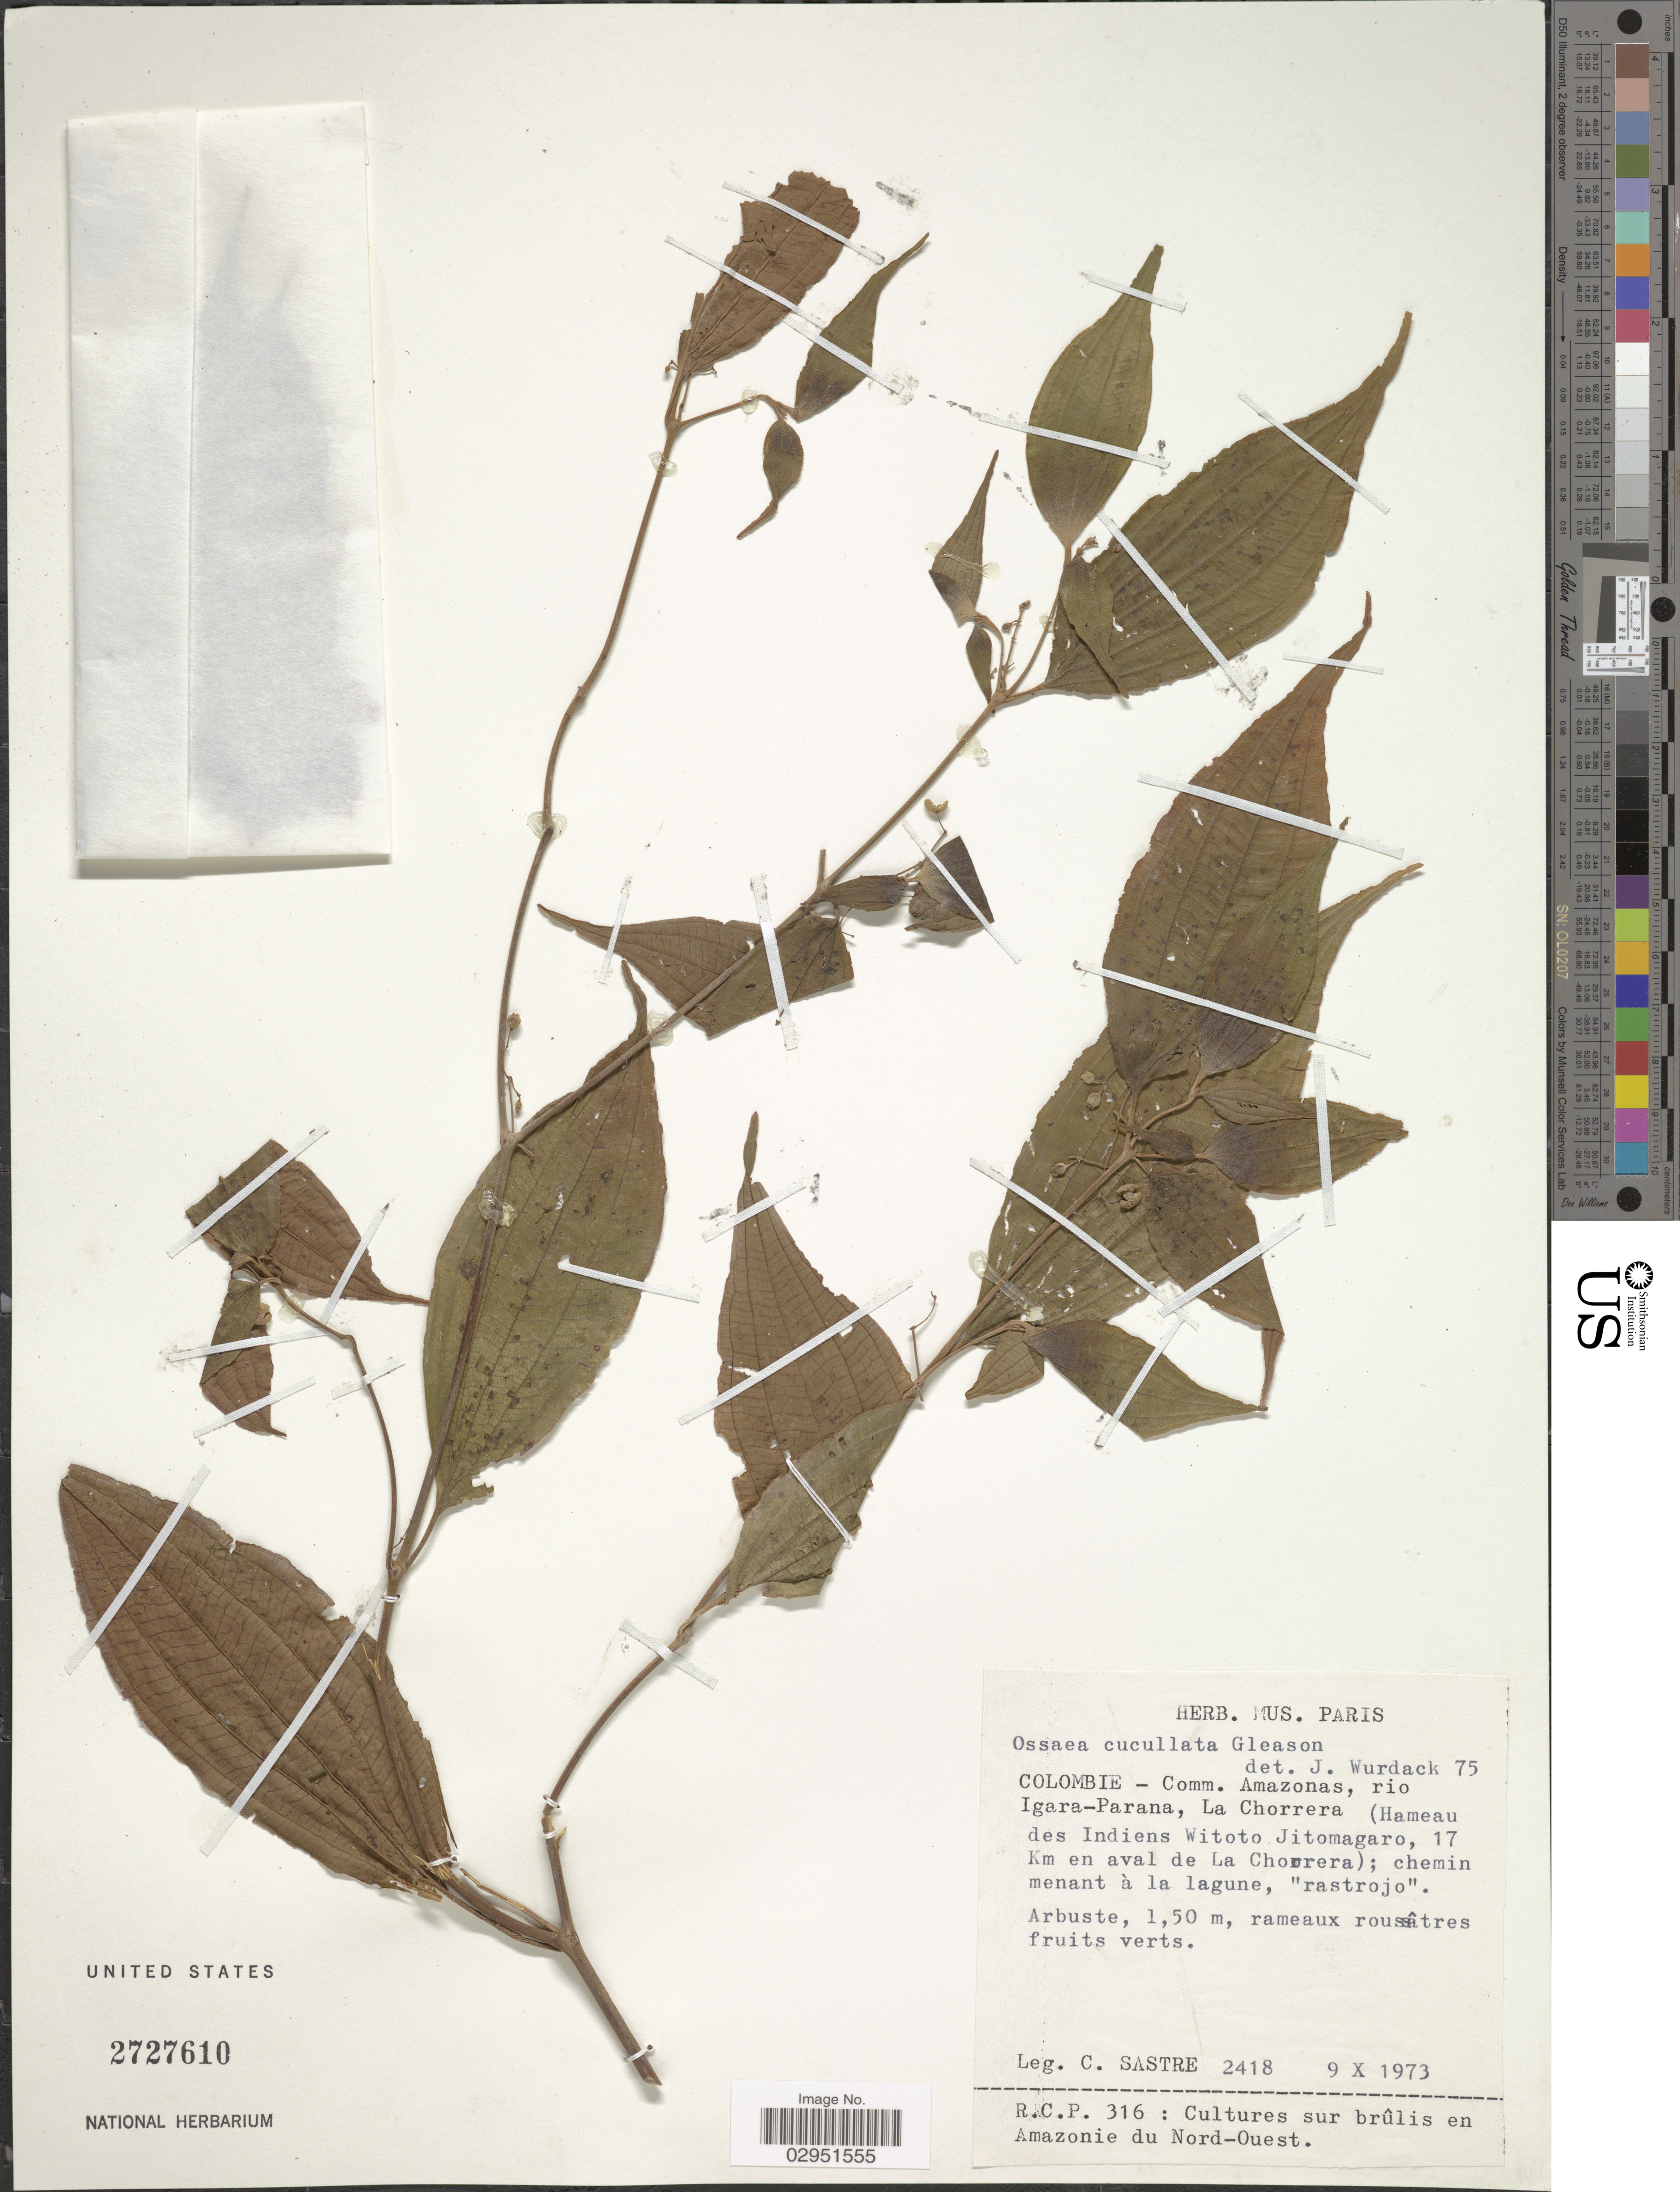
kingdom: Plantae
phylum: Tracheophyta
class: Magnoliopsida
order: Myrtales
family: Melastomataceae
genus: Ossaea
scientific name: Ossaea cucullata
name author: Gleason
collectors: C. Sastre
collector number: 2418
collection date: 1973-10-09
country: Colombia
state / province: Amazônas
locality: Comm. Amazonas, rio Igara-Parana, La Chorrera (Hameau des Indiens Witoto Jitomagaro, 17 Km en aval de La Chorrera).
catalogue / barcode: US 2727610